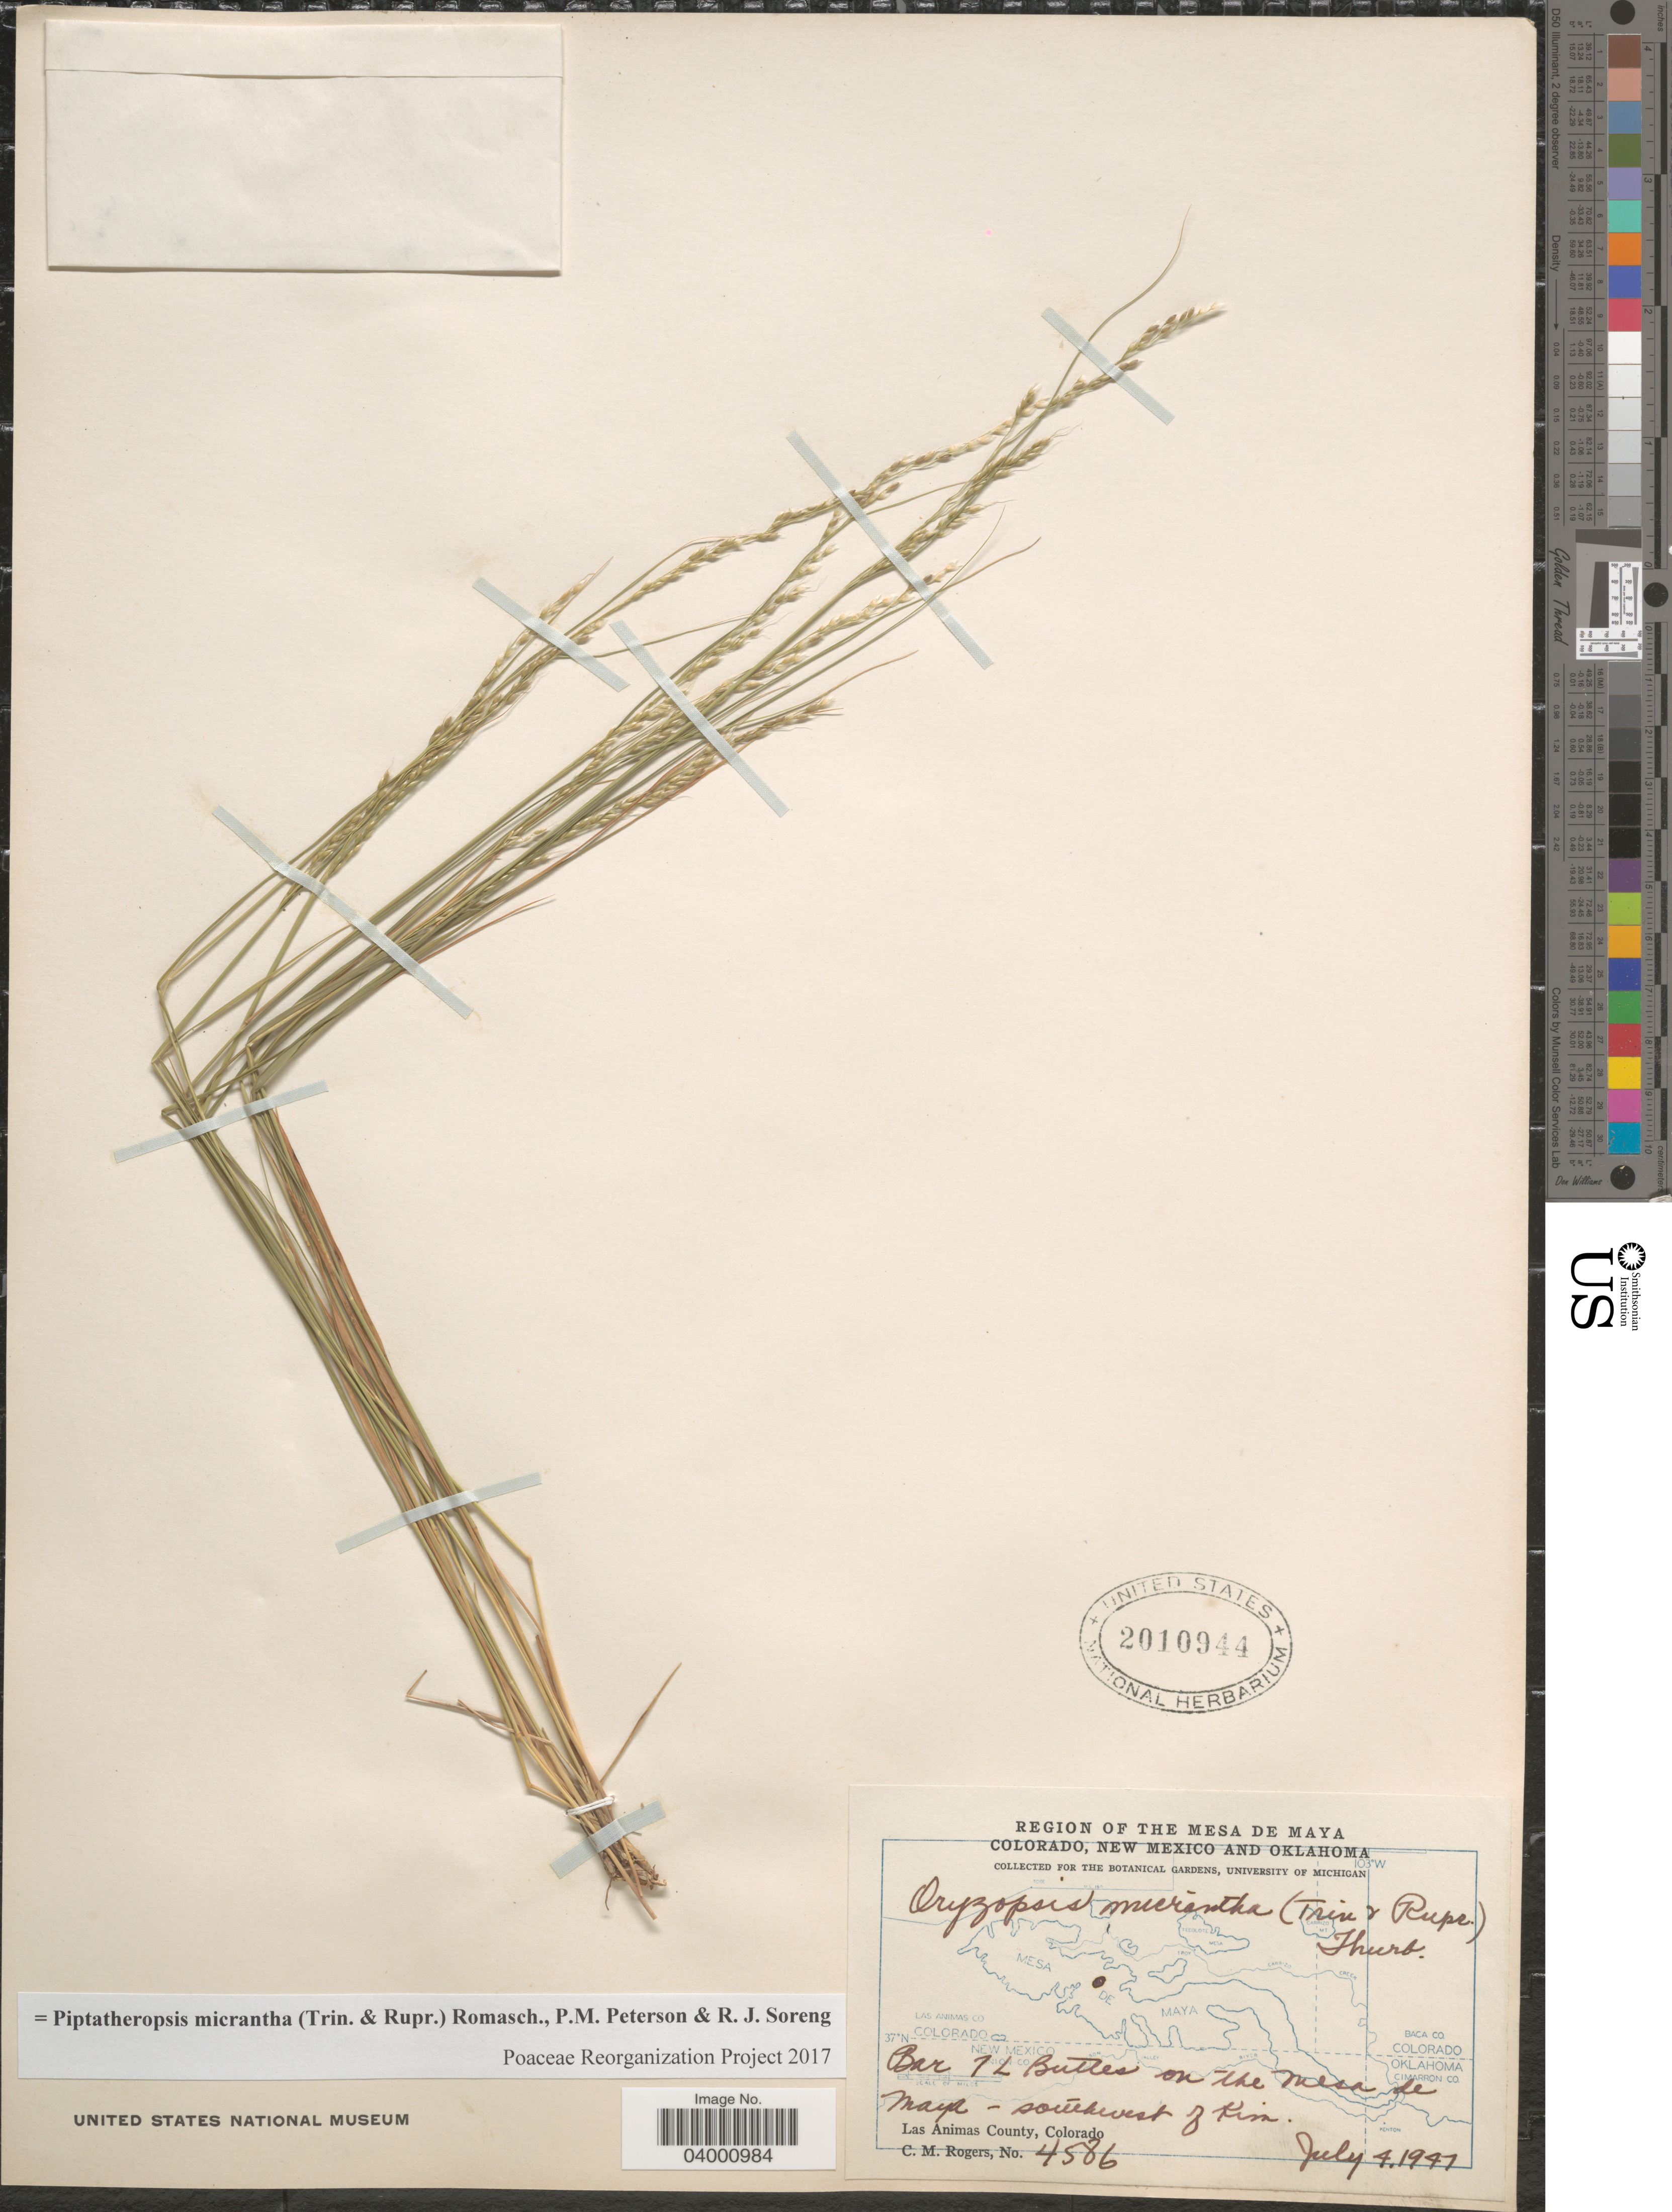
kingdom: Plantae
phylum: Tracheophyta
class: Liliopsida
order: Poales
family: Poaceae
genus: Piptatheropsis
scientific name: Piptatheropsis micrantha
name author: (Trin. & Rupr.) Romasch.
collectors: C. M. Rogers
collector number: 4586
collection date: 1947-07-04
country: United States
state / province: Colorado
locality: Region of the Mesa de Maya. Bar 7 L Buttes on the Mesa de Maya - southwest of Rim. Las Animas County.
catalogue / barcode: US 2010944